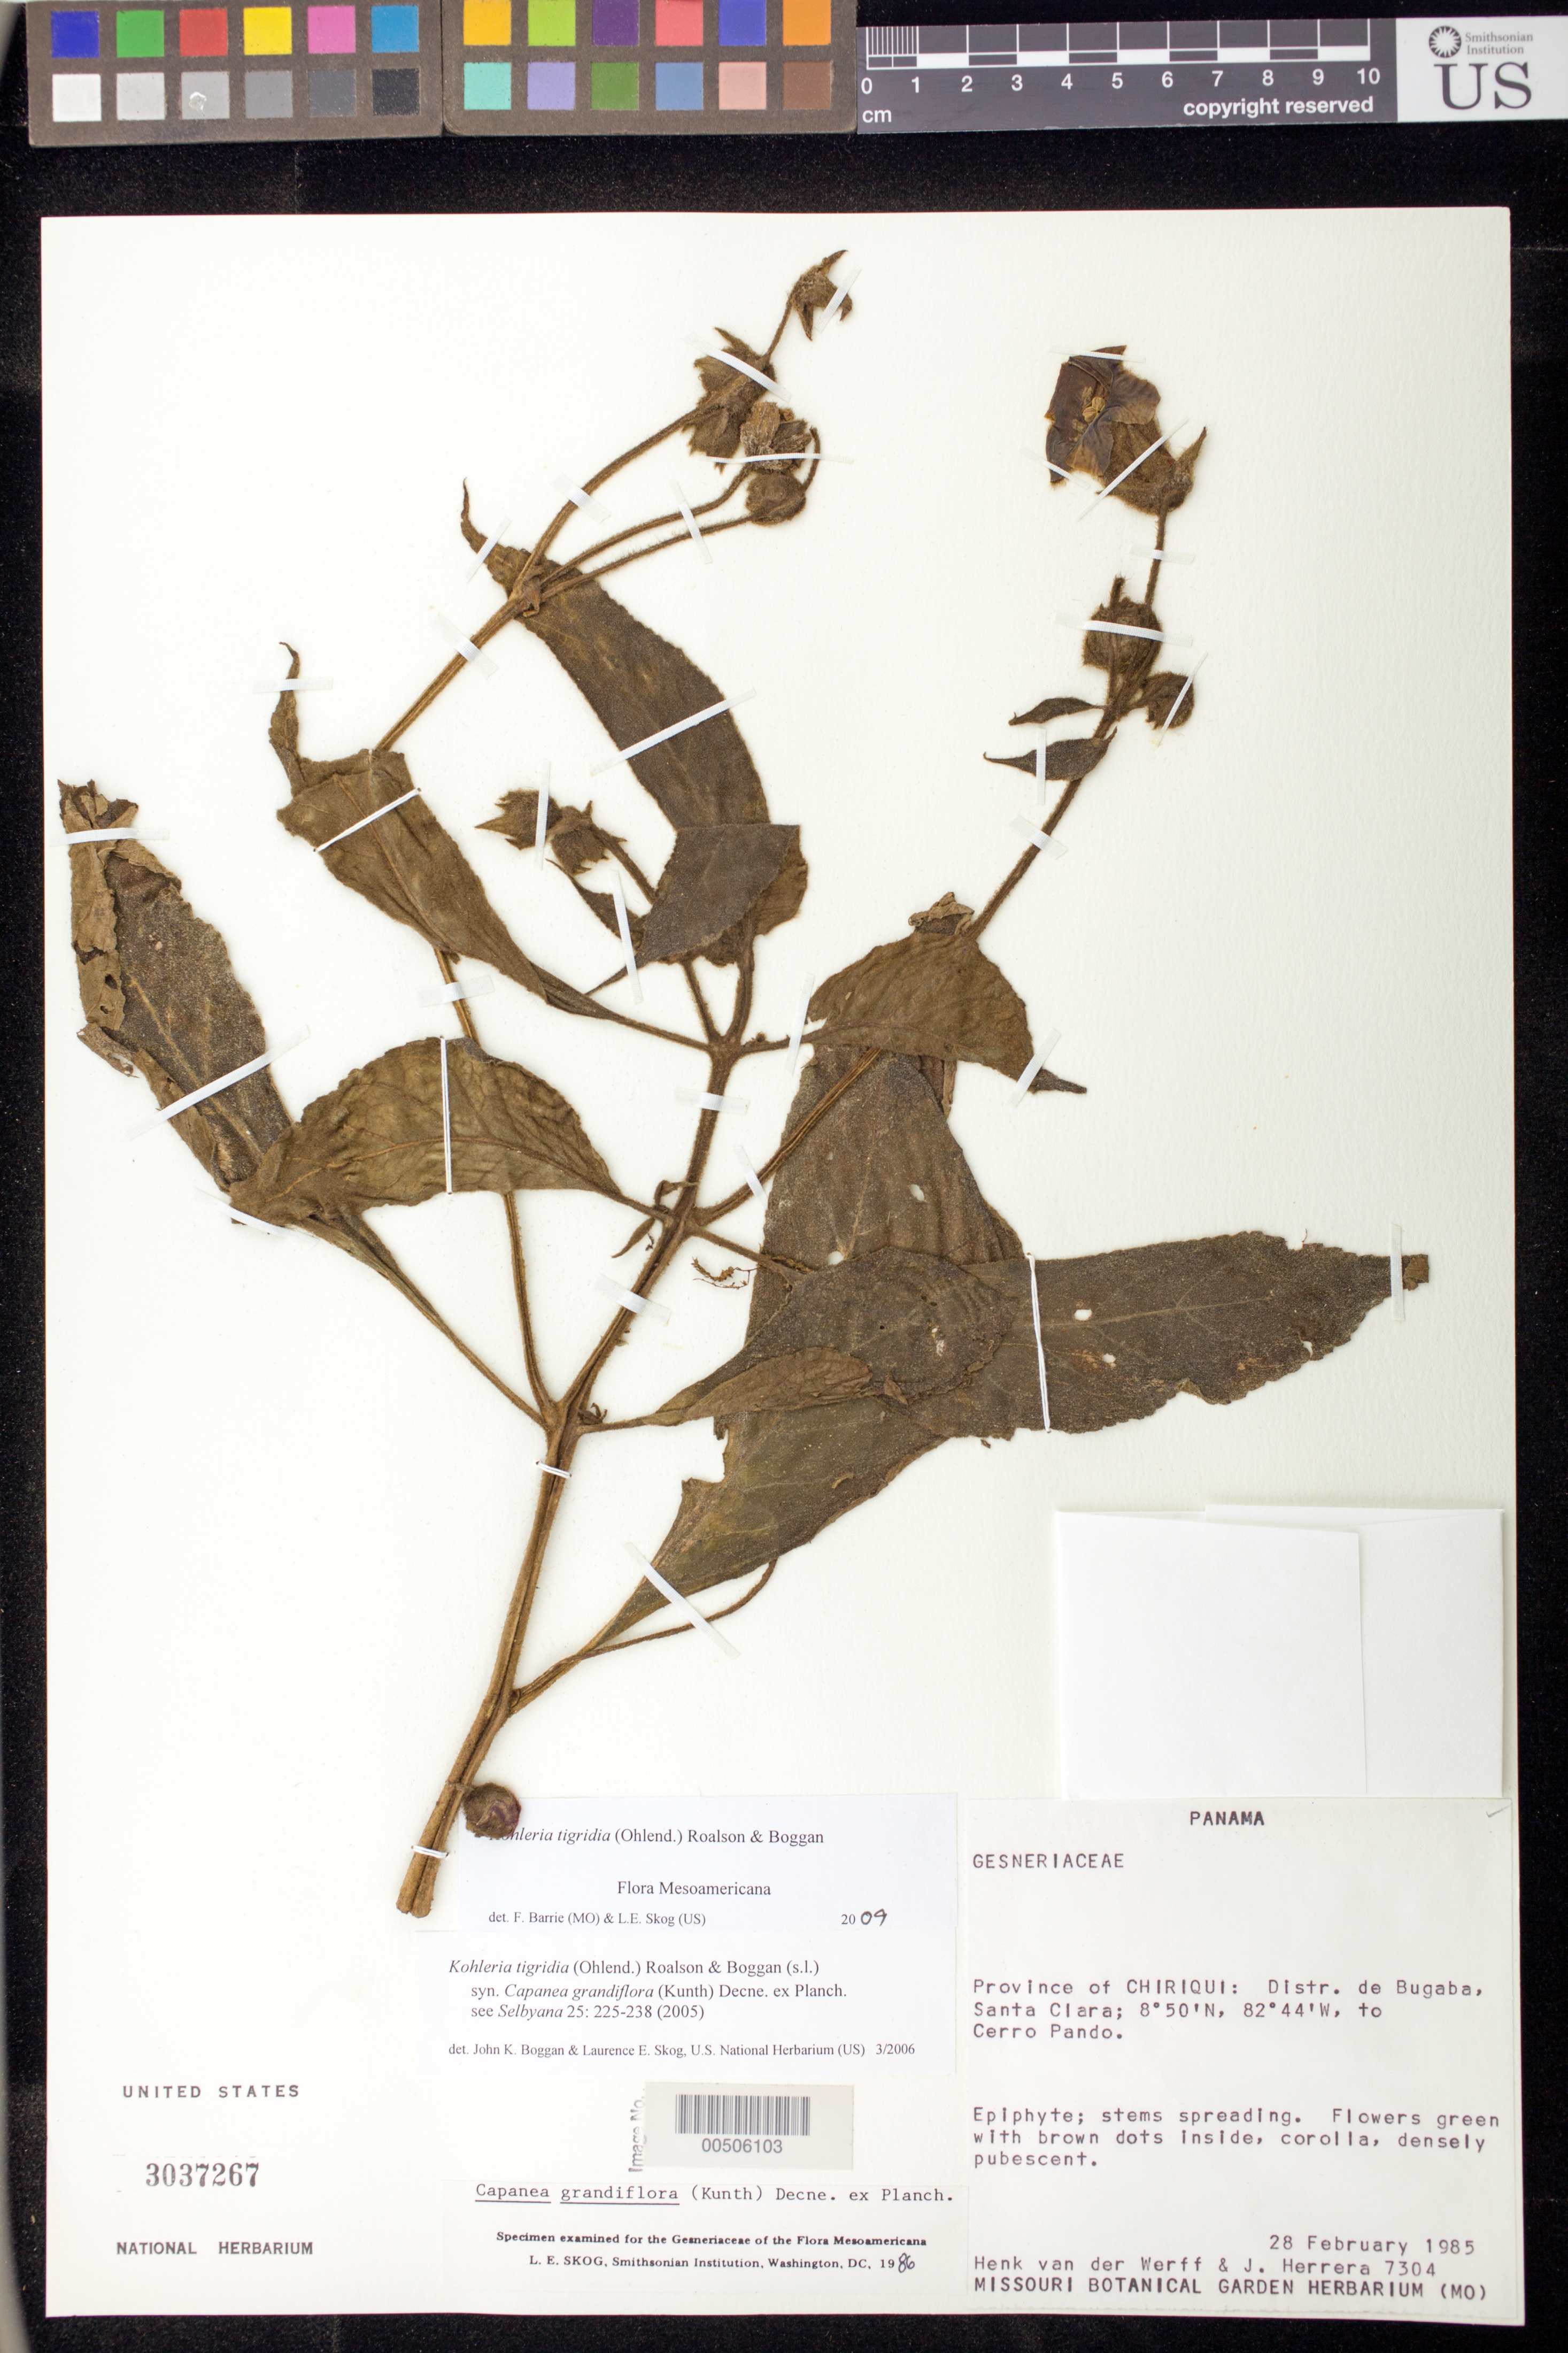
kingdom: Plantae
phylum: Tracheophyta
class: Magnoliopsida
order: Lamiales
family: Gesneriaceae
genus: Kohleria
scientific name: Kohleria tigridia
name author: (Ohlend.) Roalson & Boggan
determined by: Boggan, J. K.; Skog, L. E.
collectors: H. van der Werff & J. Herrera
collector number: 7304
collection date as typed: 28 Feb 1985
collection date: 1985-02-28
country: Panama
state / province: Chiriquí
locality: Bugaba, Santa Clara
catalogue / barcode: US 3037267